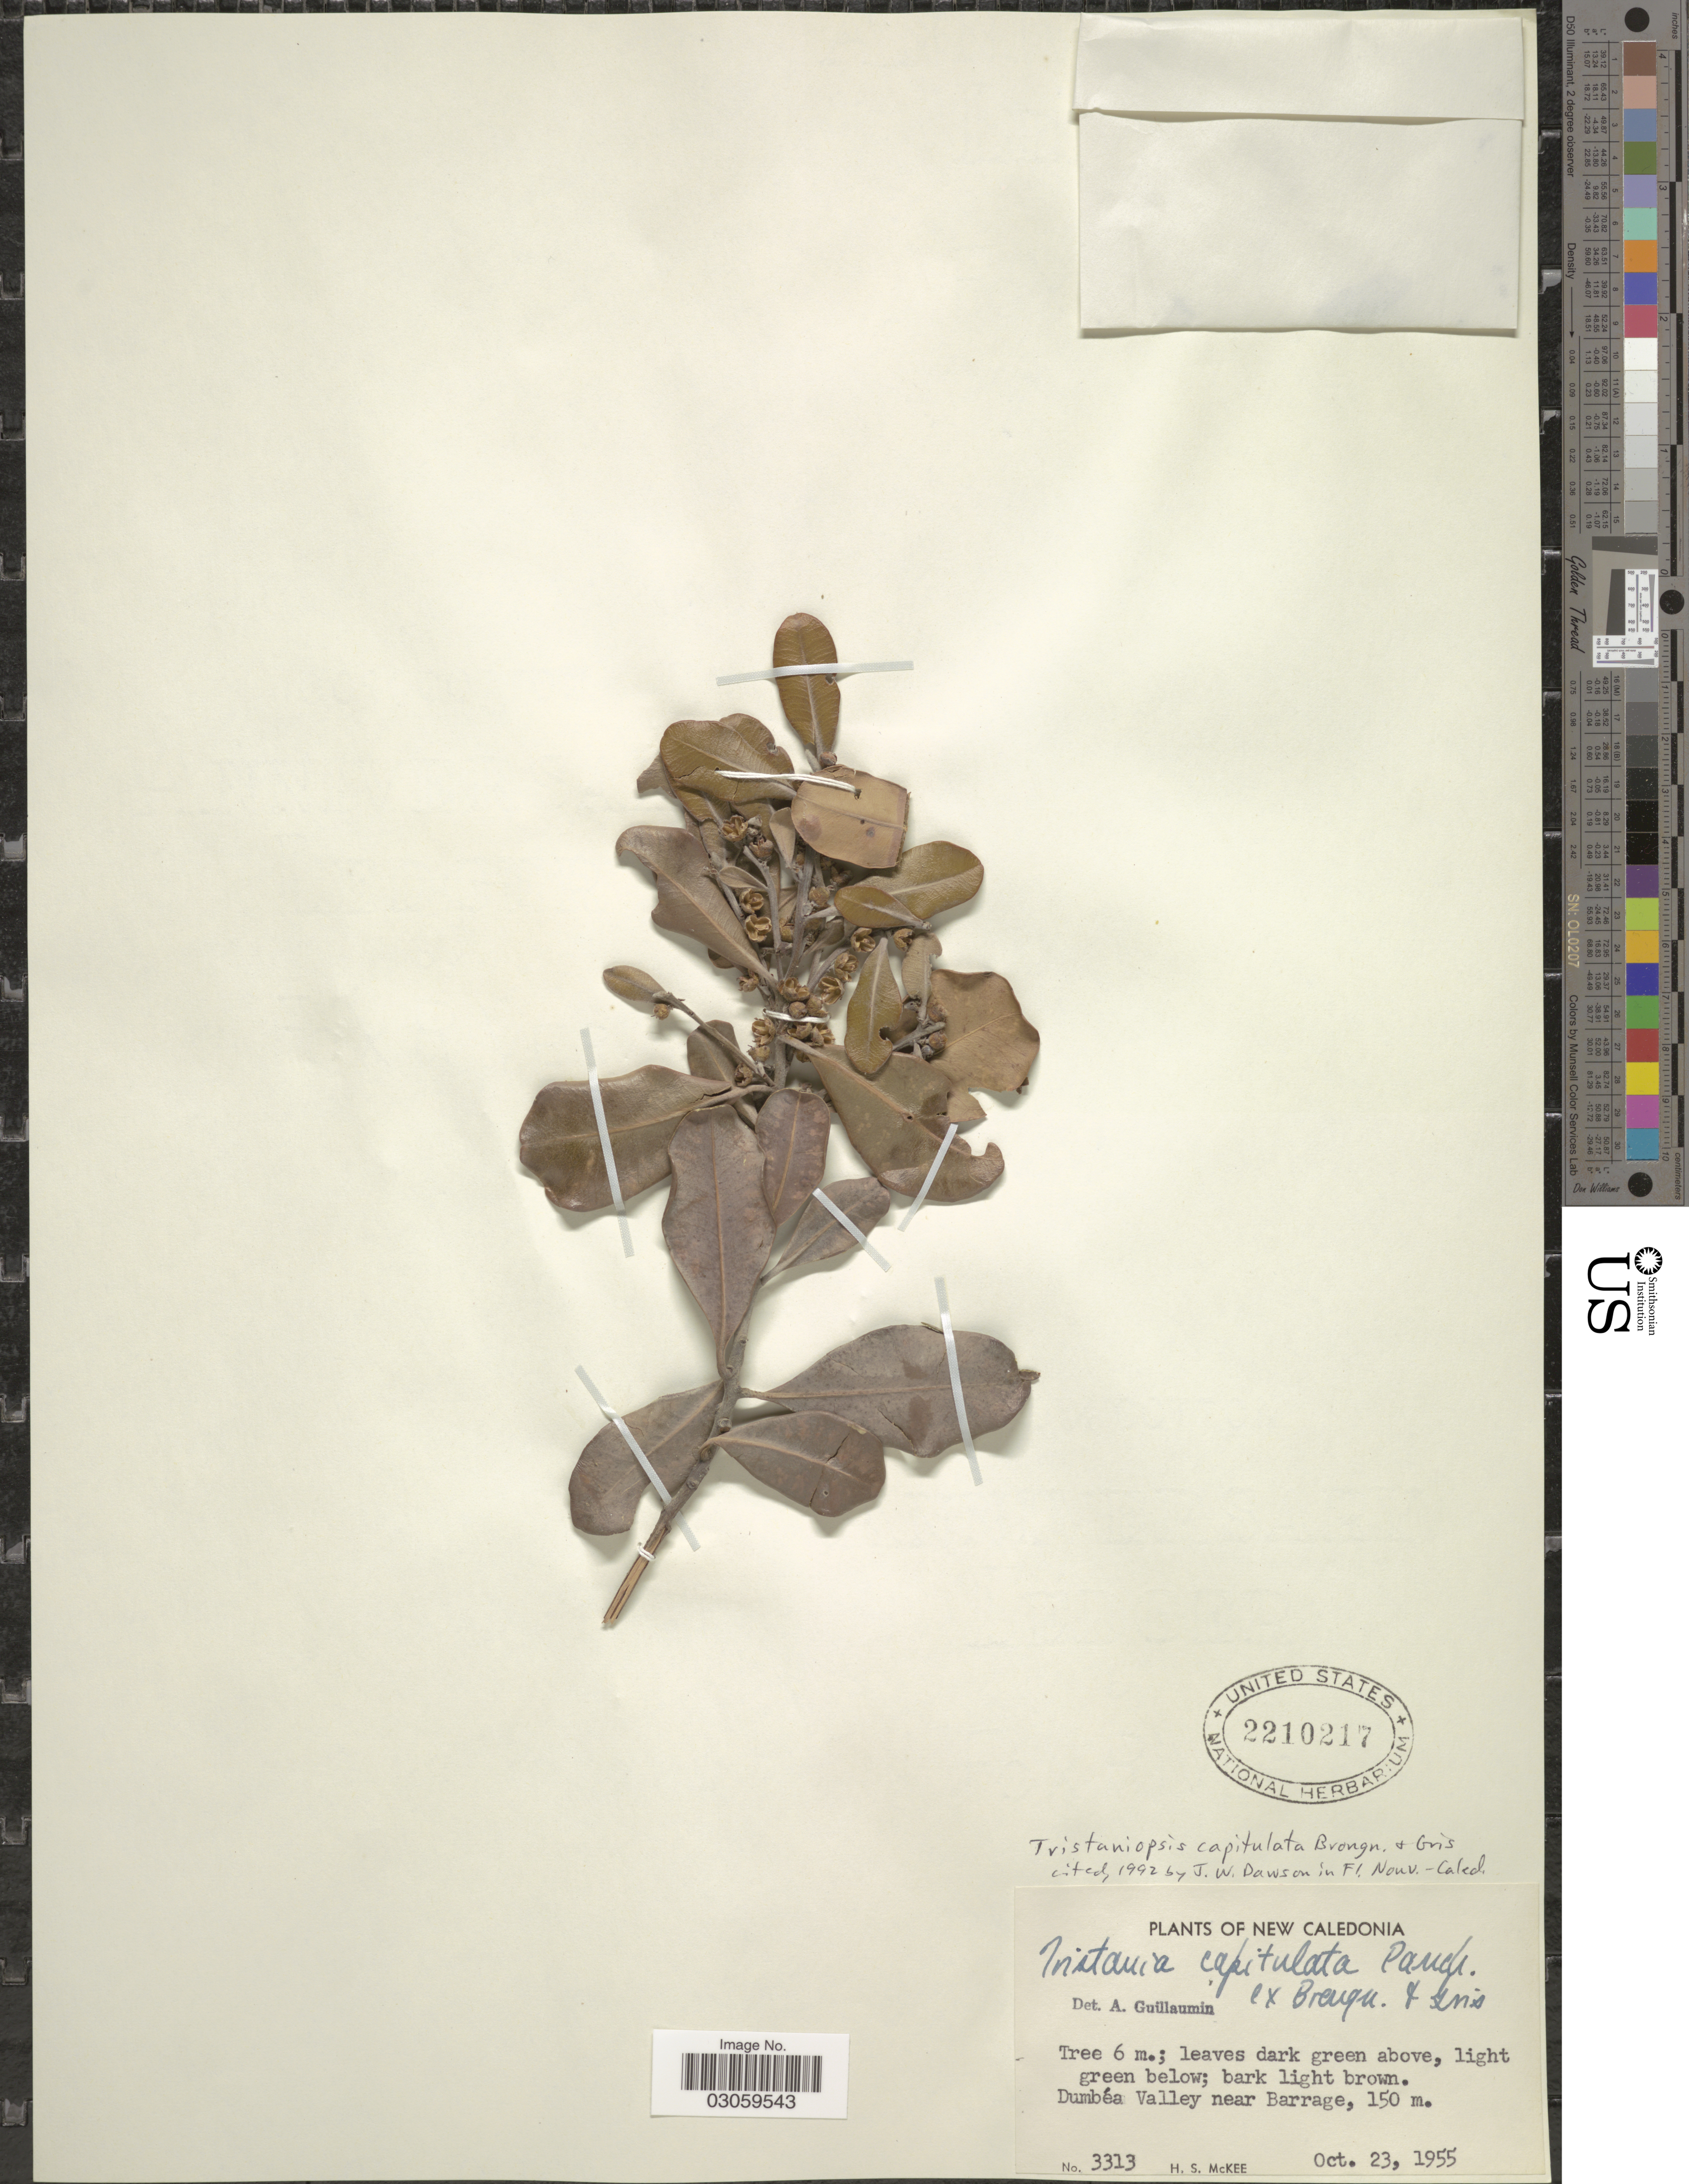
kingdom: Plantae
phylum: Tracheophyta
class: Magnoliopsida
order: Myrtales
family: Myrtaceae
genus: Tristaniopsis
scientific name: Tristaniopsis capitulata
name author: Brongn. & Gris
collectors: H. S. McKee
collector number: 3313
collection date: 1955-10-23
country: New Caledonia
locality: Dumbéa Valley near Barrage.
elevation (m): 150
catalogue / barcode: US 2210217